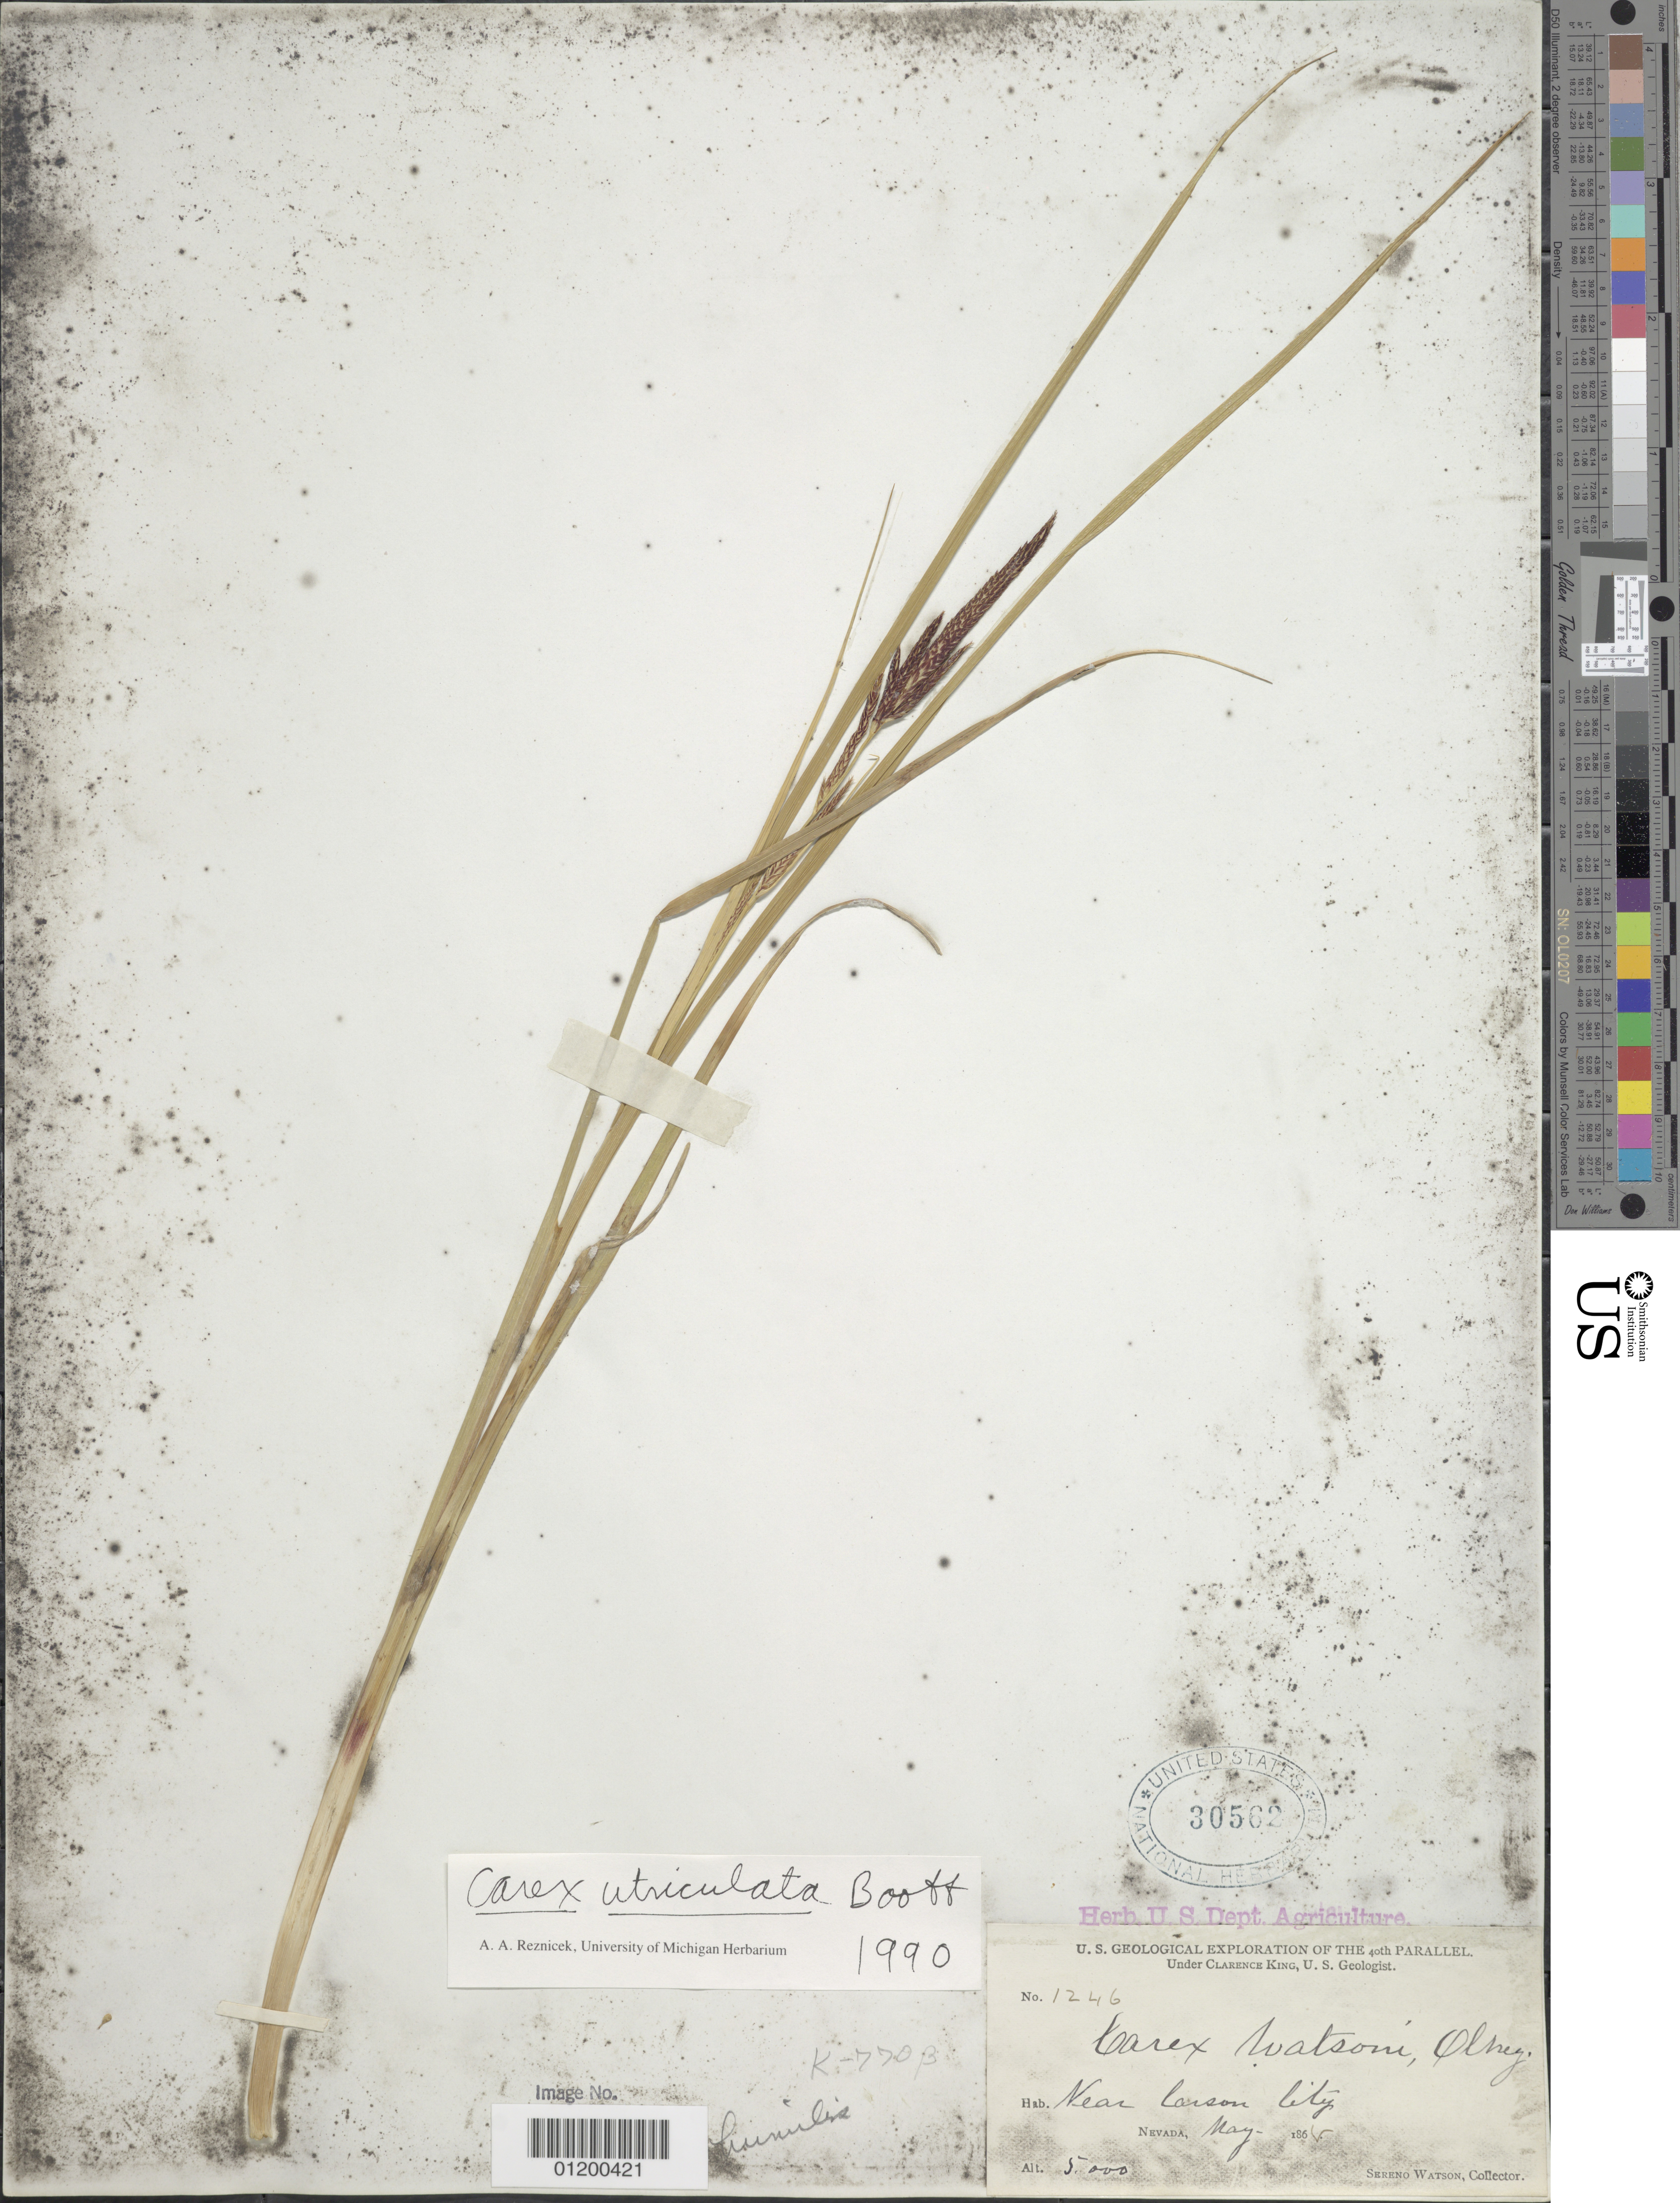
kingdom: Plantae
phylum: Tracheophyta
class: Liliopsida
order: Poales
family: Cyperaceae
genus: Carex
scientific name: Carex utriculata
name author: Boott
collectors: S. Watson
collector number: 1246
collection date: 1868-05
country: United States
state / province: Nevada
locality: Near Carson City.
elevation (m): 1524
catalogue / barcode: US 30562